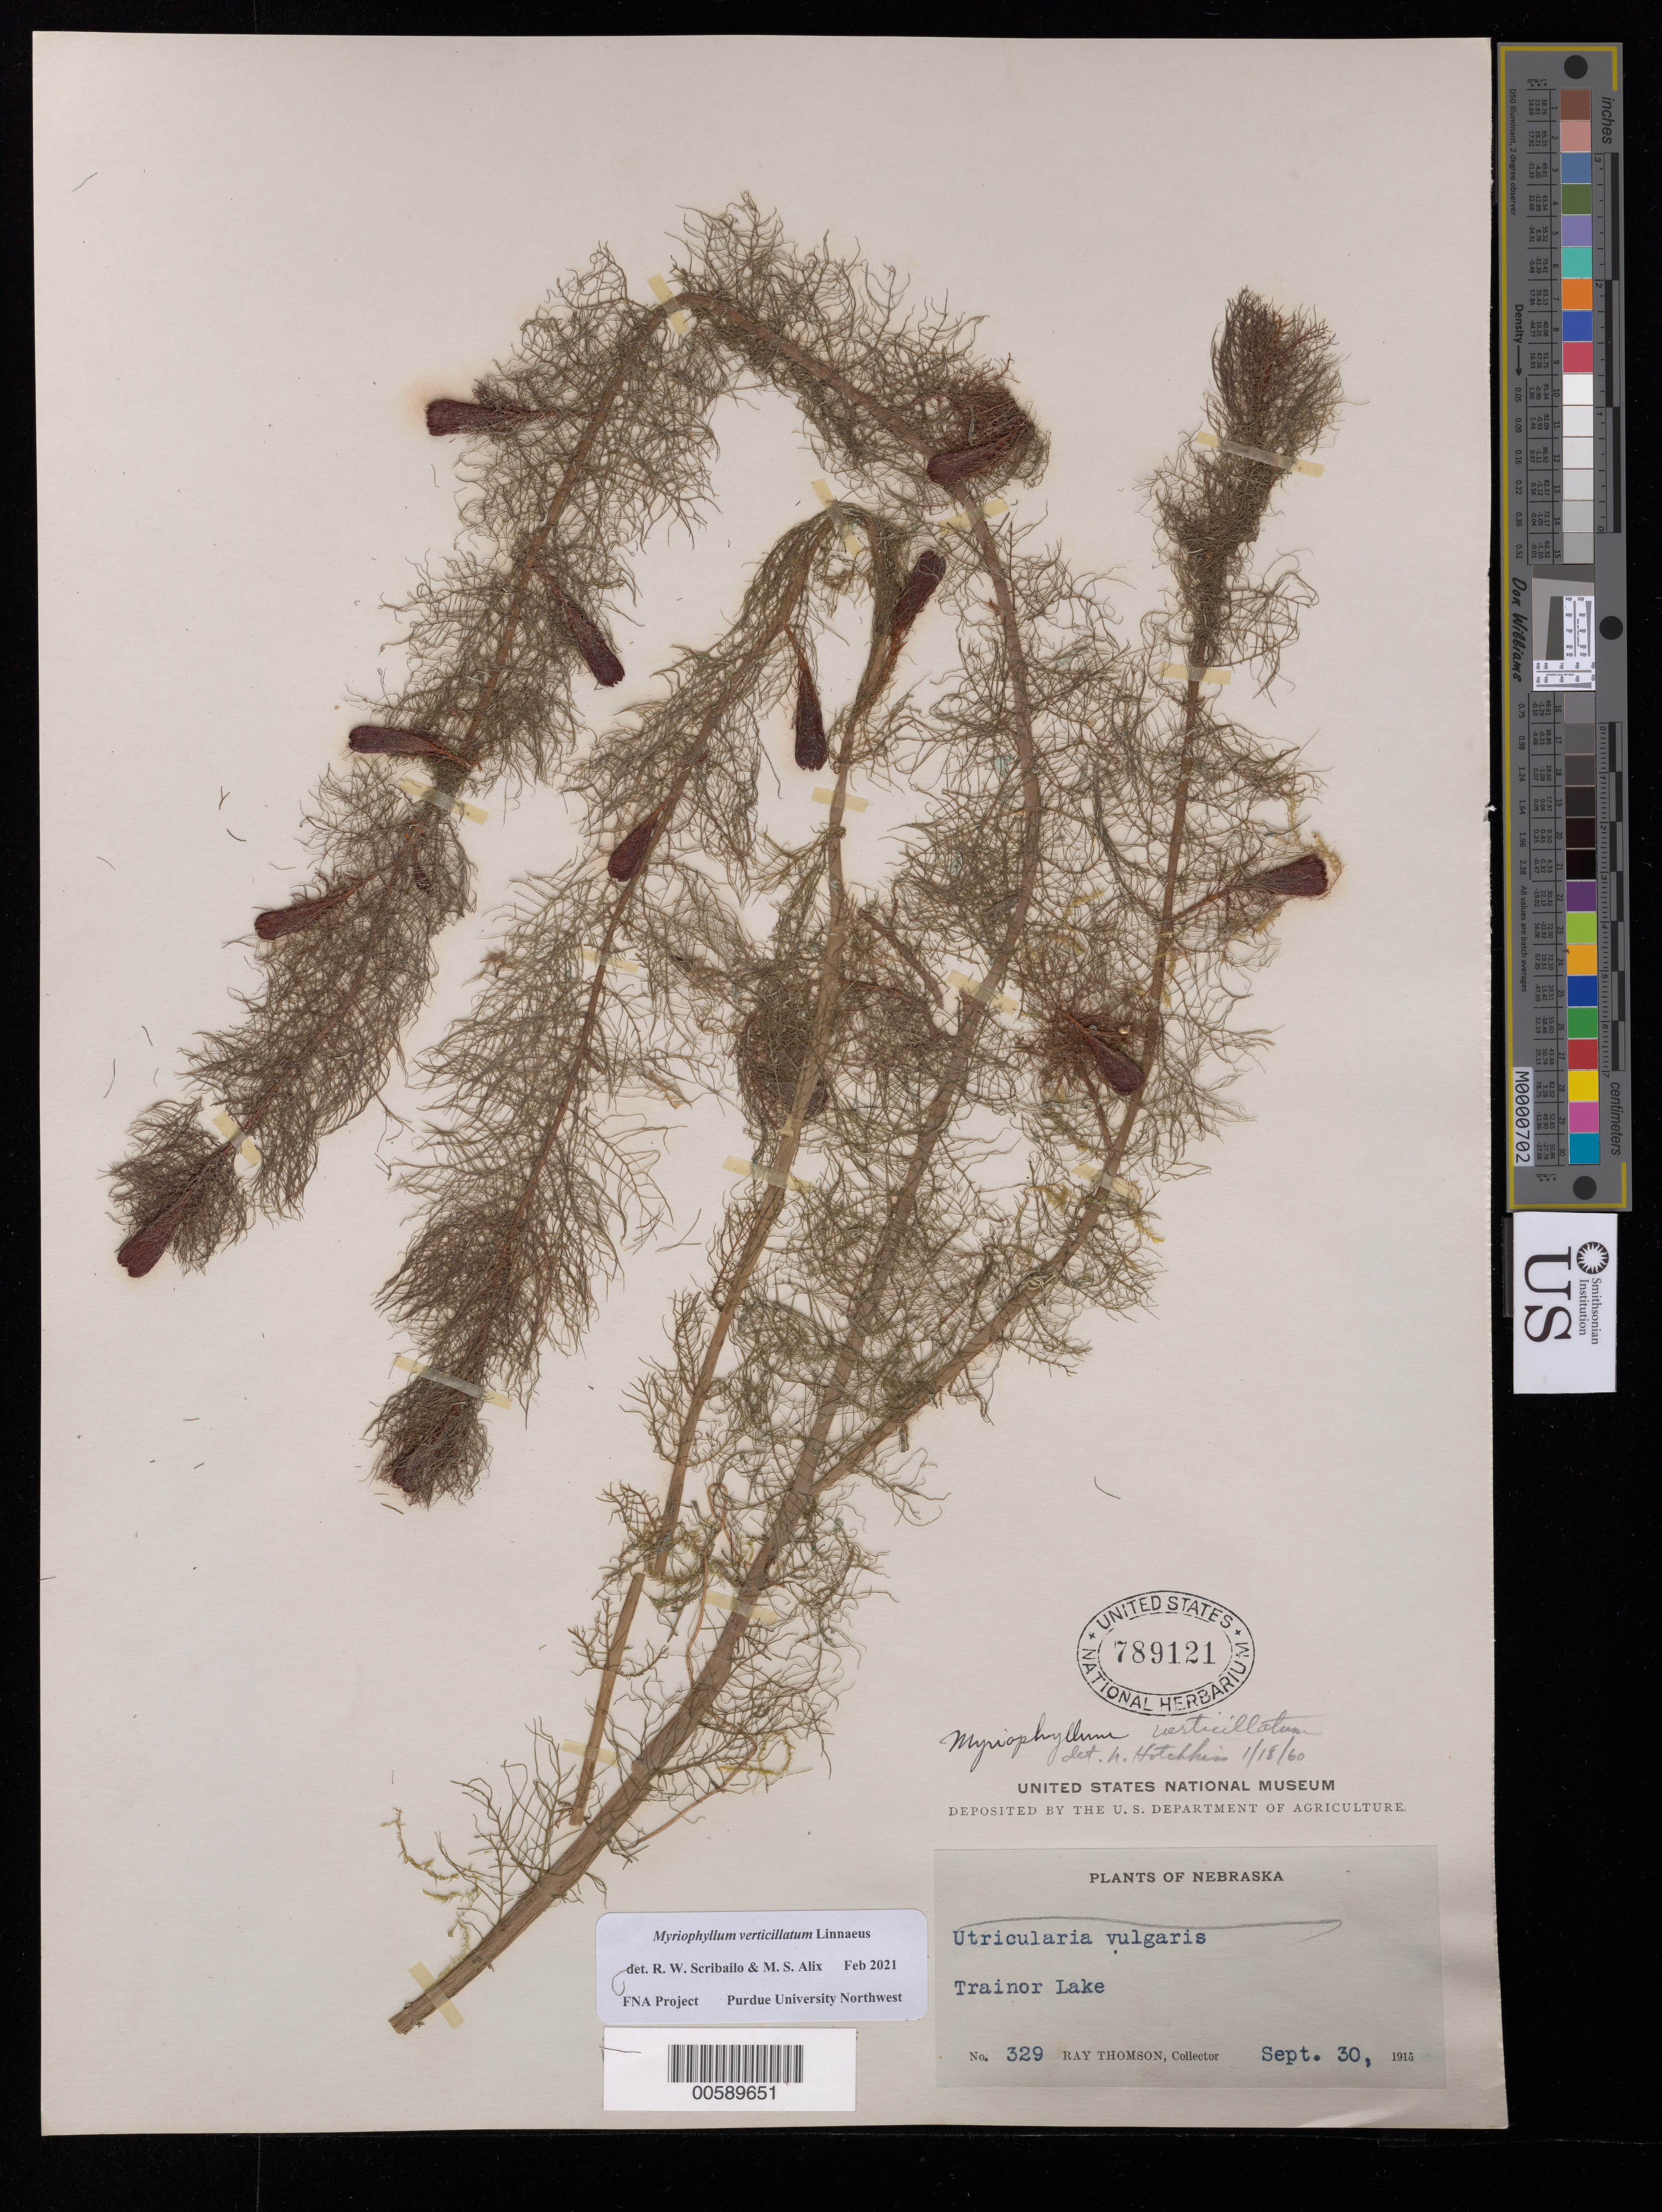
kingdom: Plantae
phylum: Tracheophyta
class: Magnoliopsida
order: Saxifragales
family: Haloragaceae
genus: Myriophyllum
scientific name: Myriophyllum verticillatum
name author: L.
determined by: Scribailo, R. W.; Alix, M. S.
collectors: R. Thomson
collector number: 329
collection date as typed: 30 Sep 1915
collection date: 1915-09-30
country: United States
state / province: Nebraska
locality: Trainor Lake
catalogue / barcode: US 789121